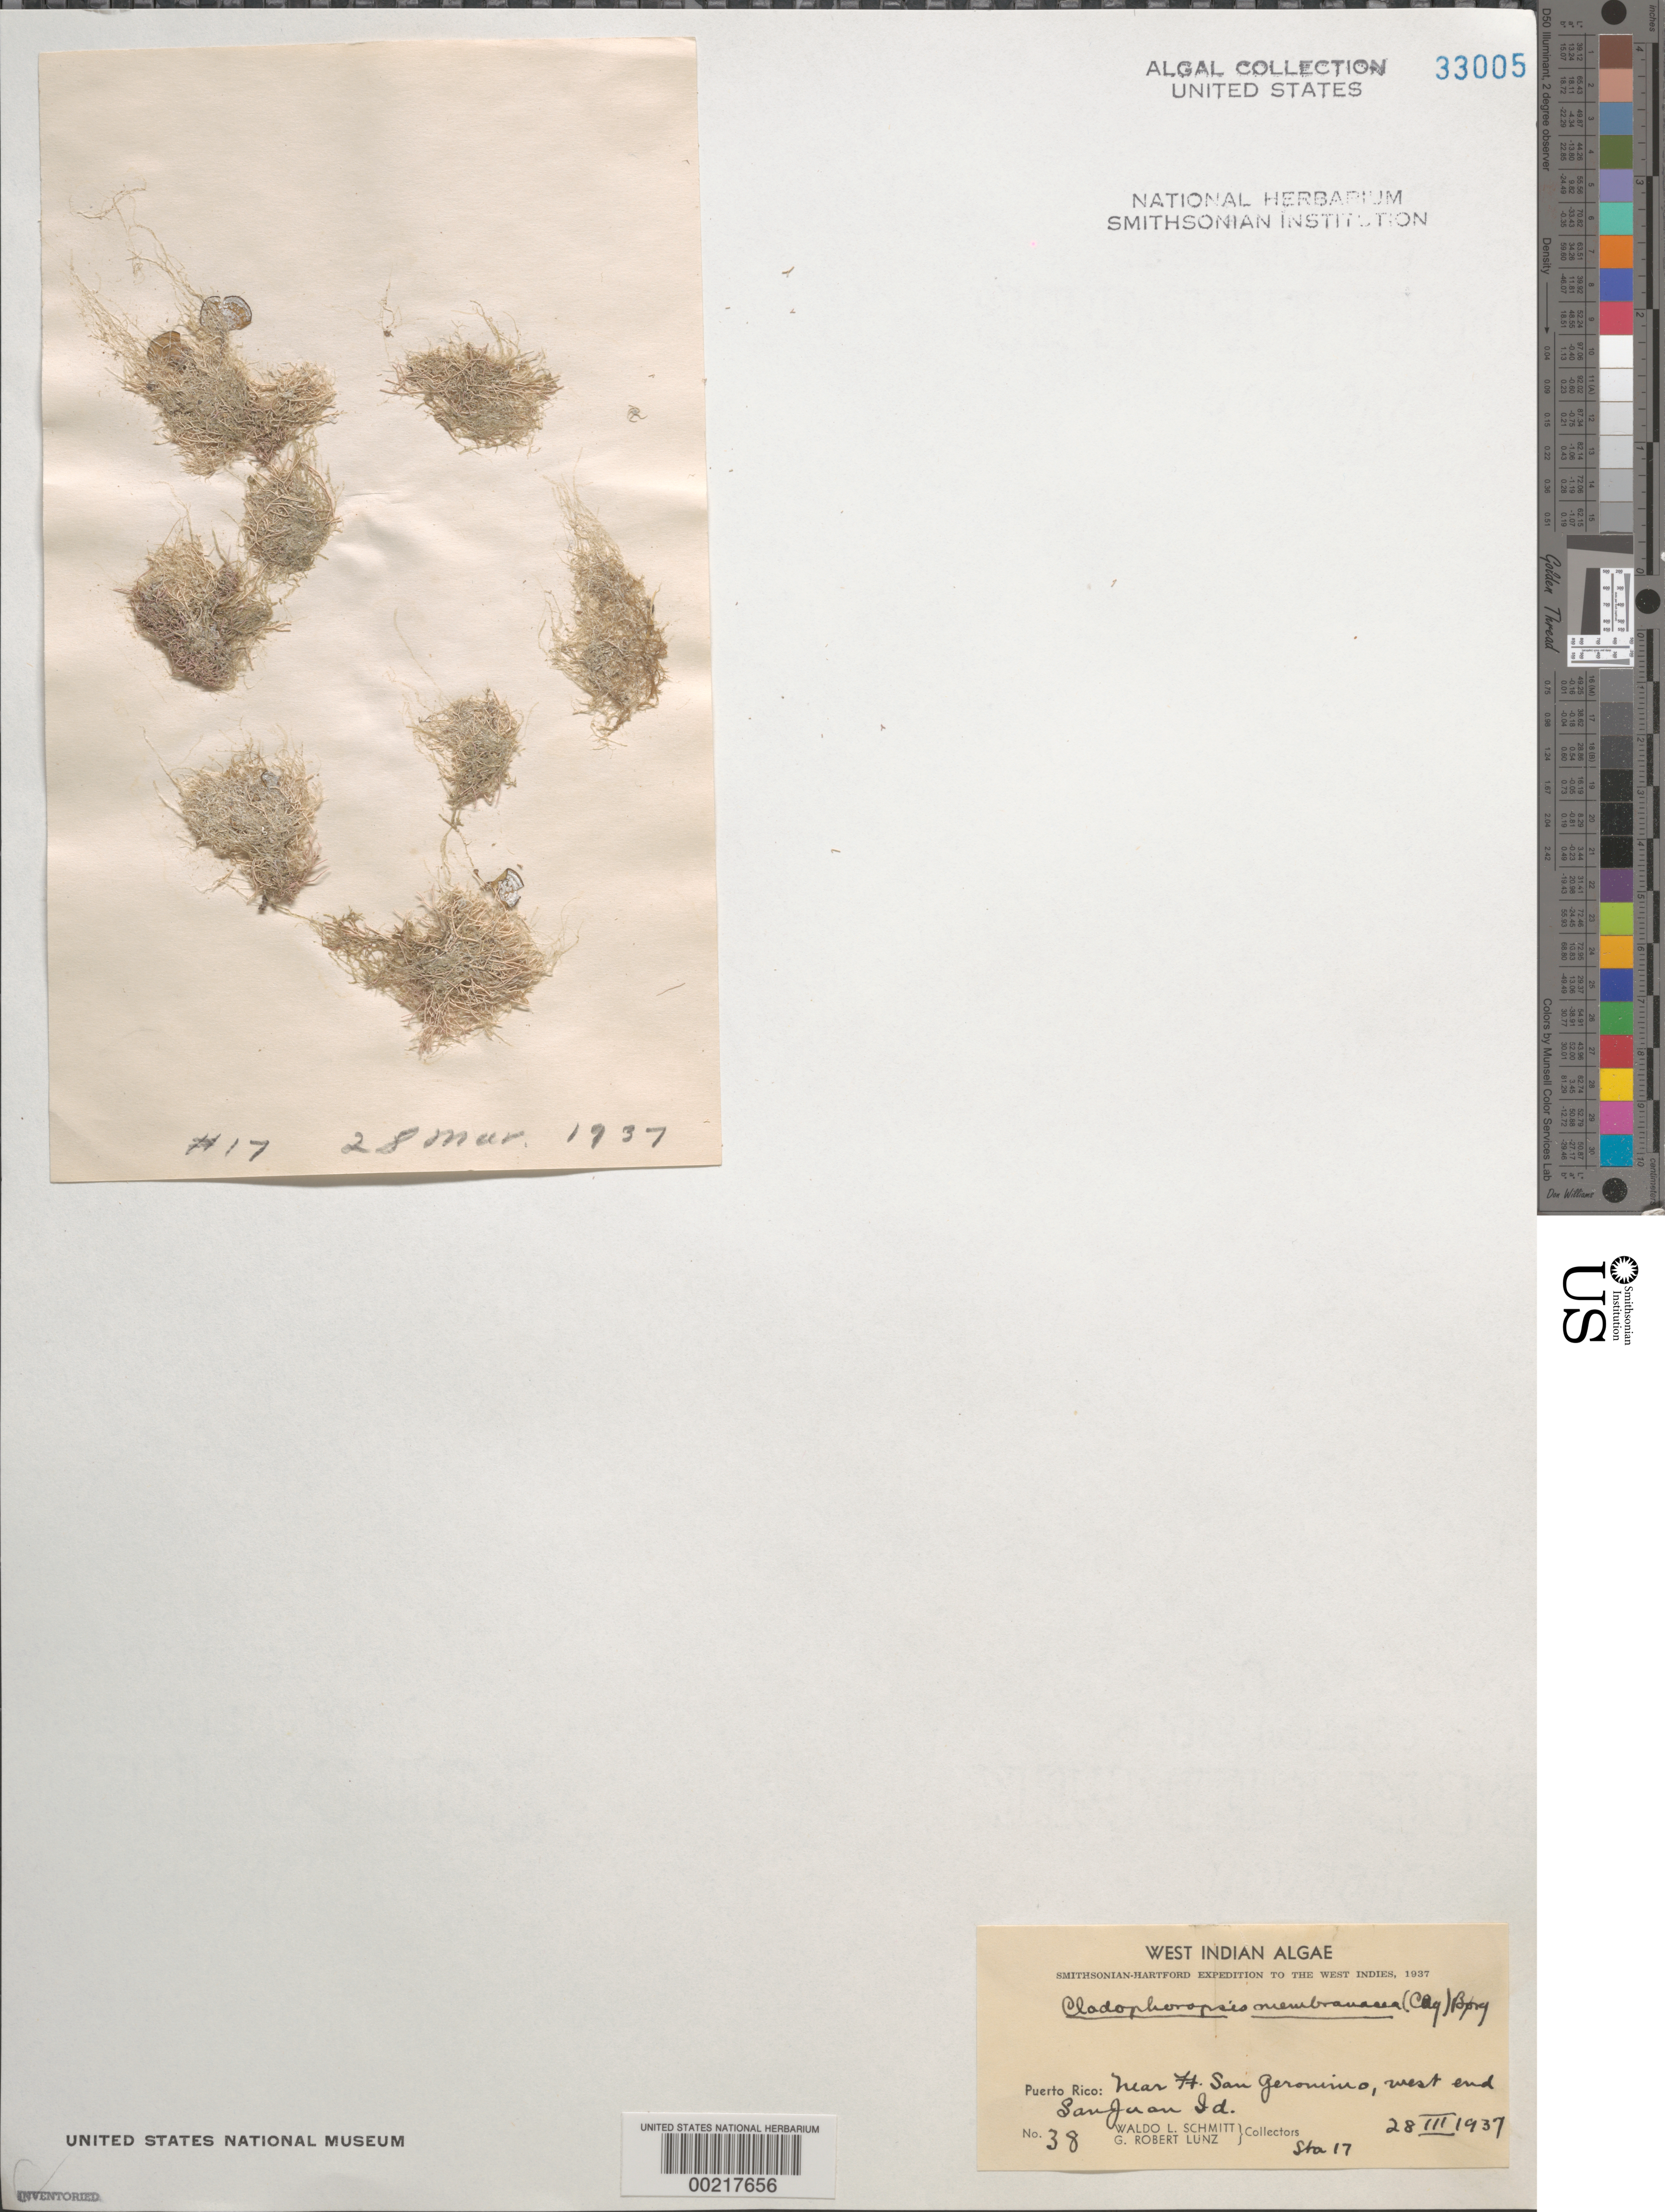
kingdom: Plantae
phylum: Chlorophyta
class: Ulvophyceae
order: Siphonocladales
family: Boodleaceae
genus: Cladophoropsis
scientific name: Cladophoropsis membranacea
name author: (Hofman-Bang) Børgesen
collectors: W. L. Schmitt & G. Lunz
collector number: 38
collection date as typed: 28 Mar 1937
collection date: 1937-03-28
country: Puerto Rico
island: San Juan Island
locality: Near Fort San Geronimo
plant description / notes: Smithsonian-Hartford Expedition to the West Indies, 1937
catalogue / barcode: US 33005